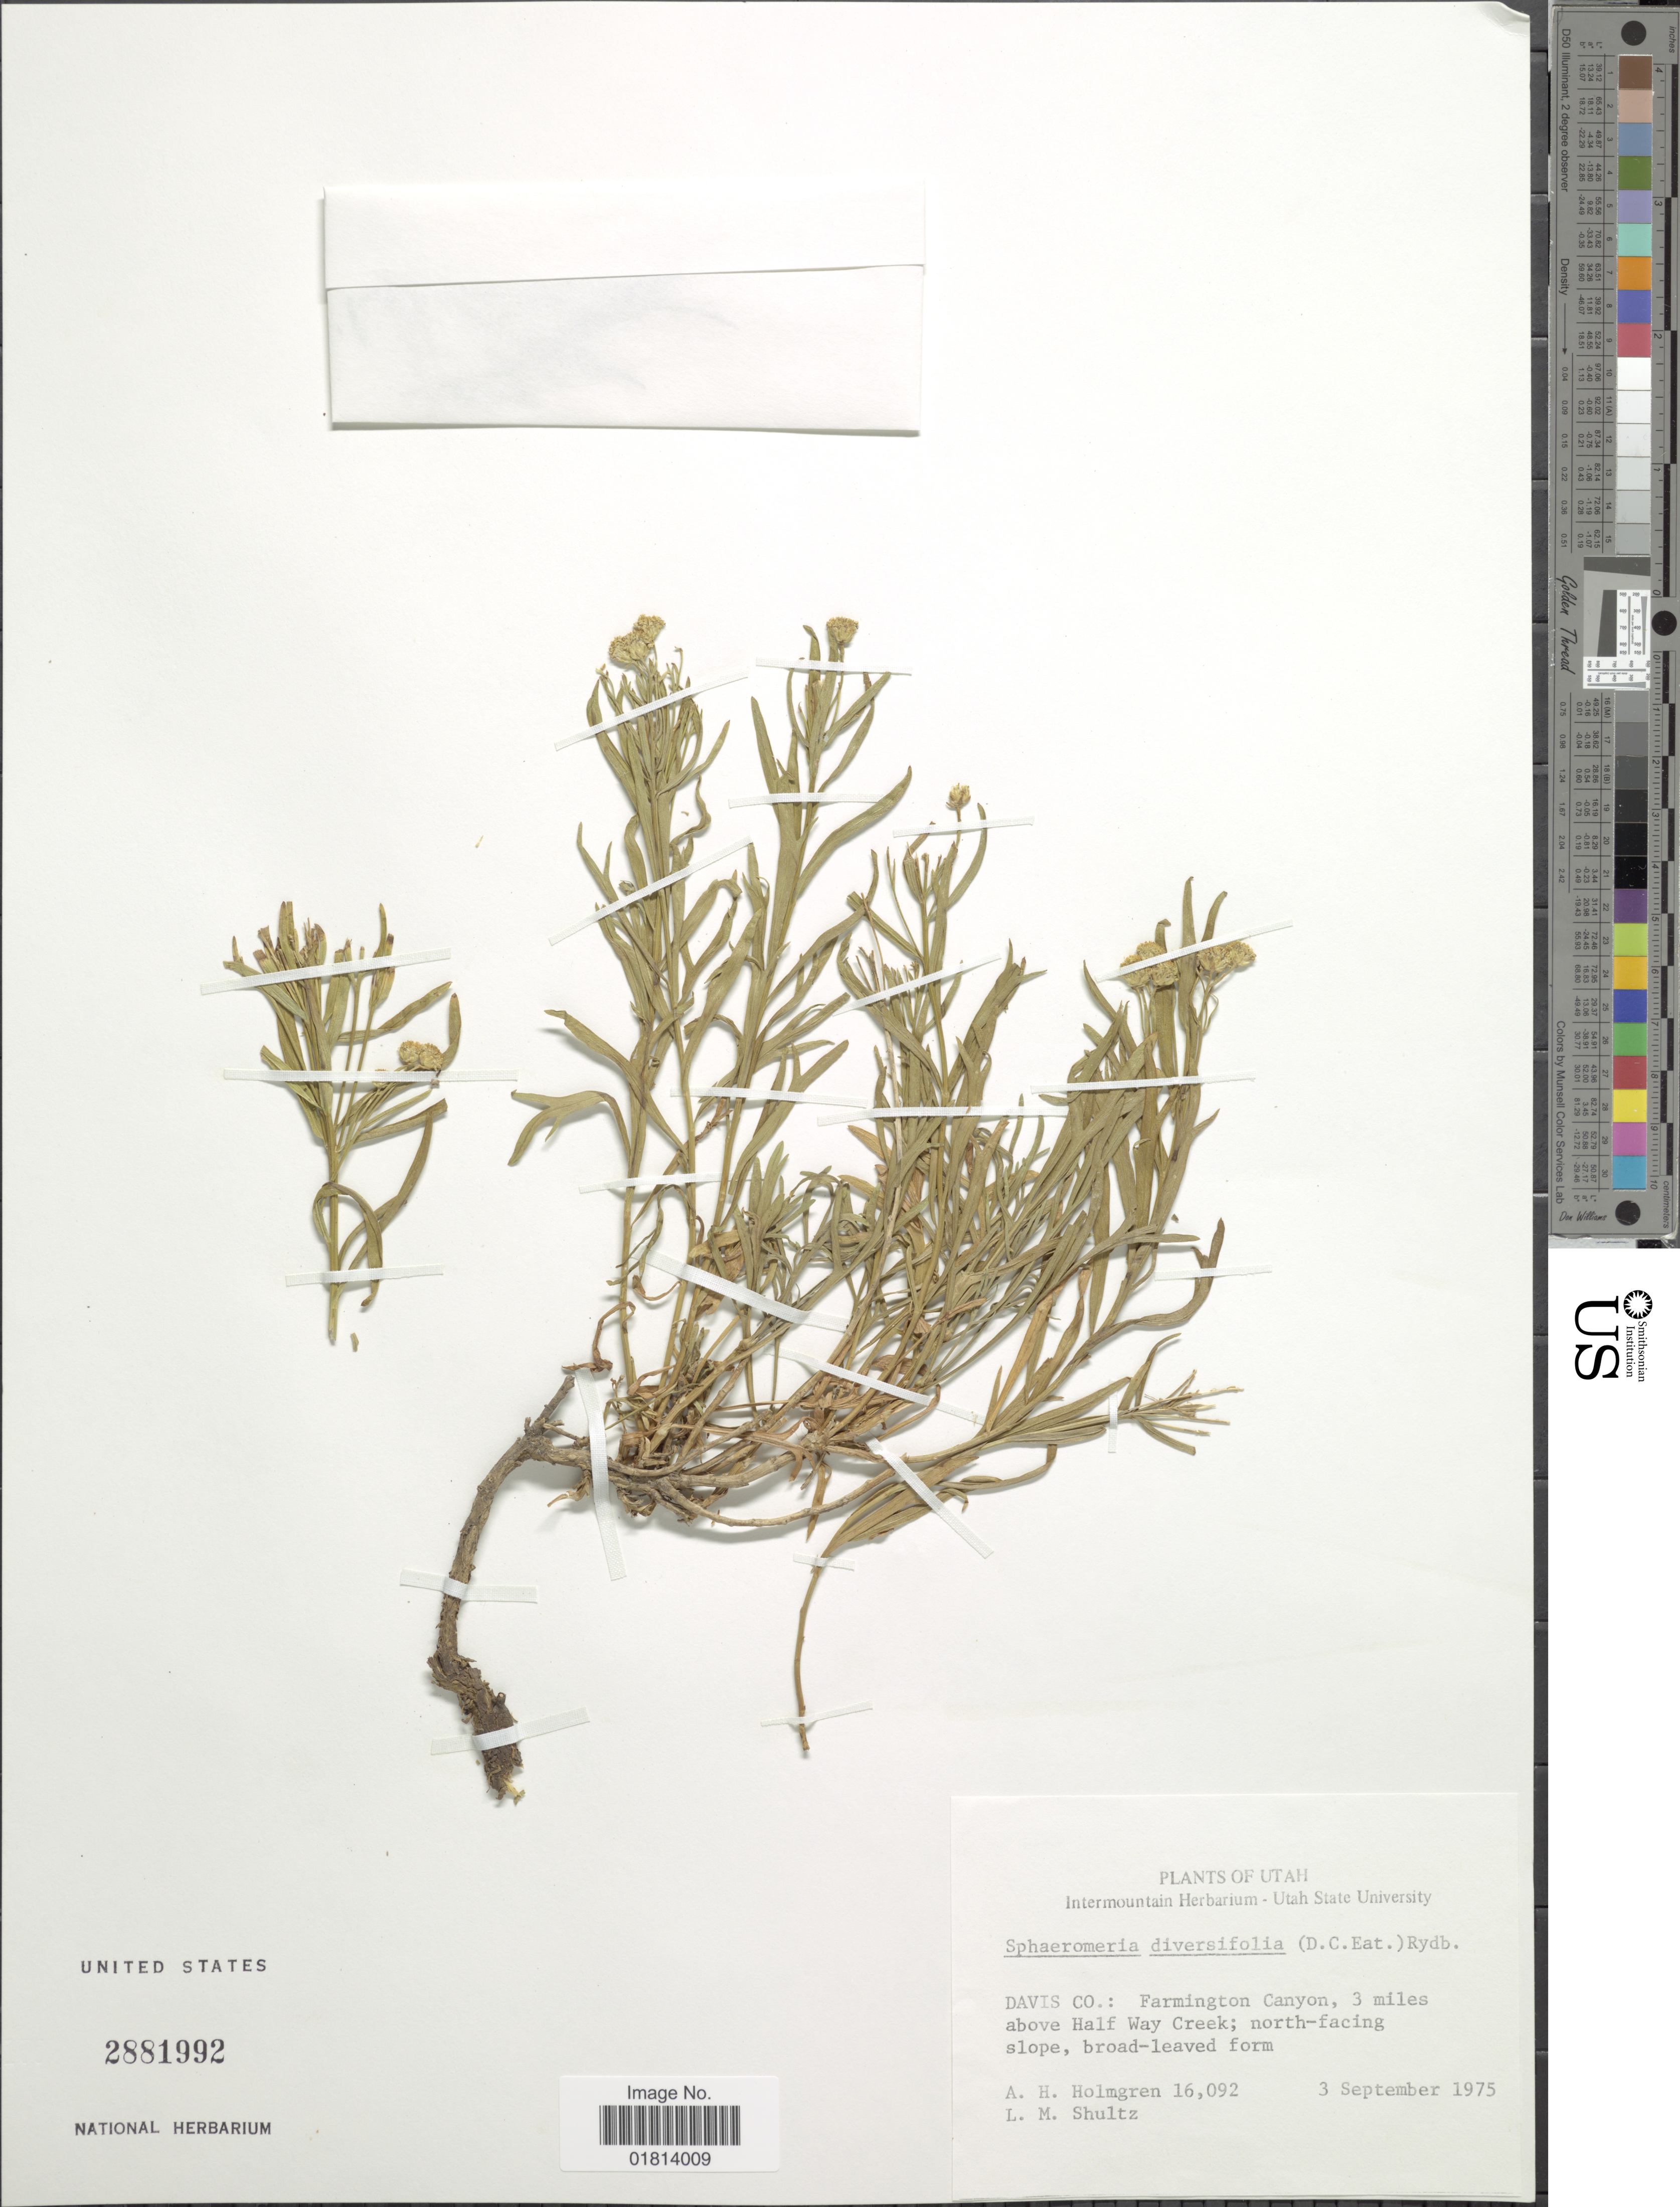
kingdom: Plantae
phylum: Tracheophyta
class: Magnoliopsida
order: Asterales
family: Asteraceae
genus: Sphaeromeria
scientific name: Sphaeromeria diversifolia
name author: (D.C. Eaton) Rydb.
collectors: A. H. Holmgren & L. Shultz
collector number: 16092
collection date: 1975-09-03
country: United States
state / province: Utah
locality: Davis Co.: Farmington Canyon, 3 miles above Half Way Creek; north-facing slope, broad leaved form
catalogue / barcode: US 2881992